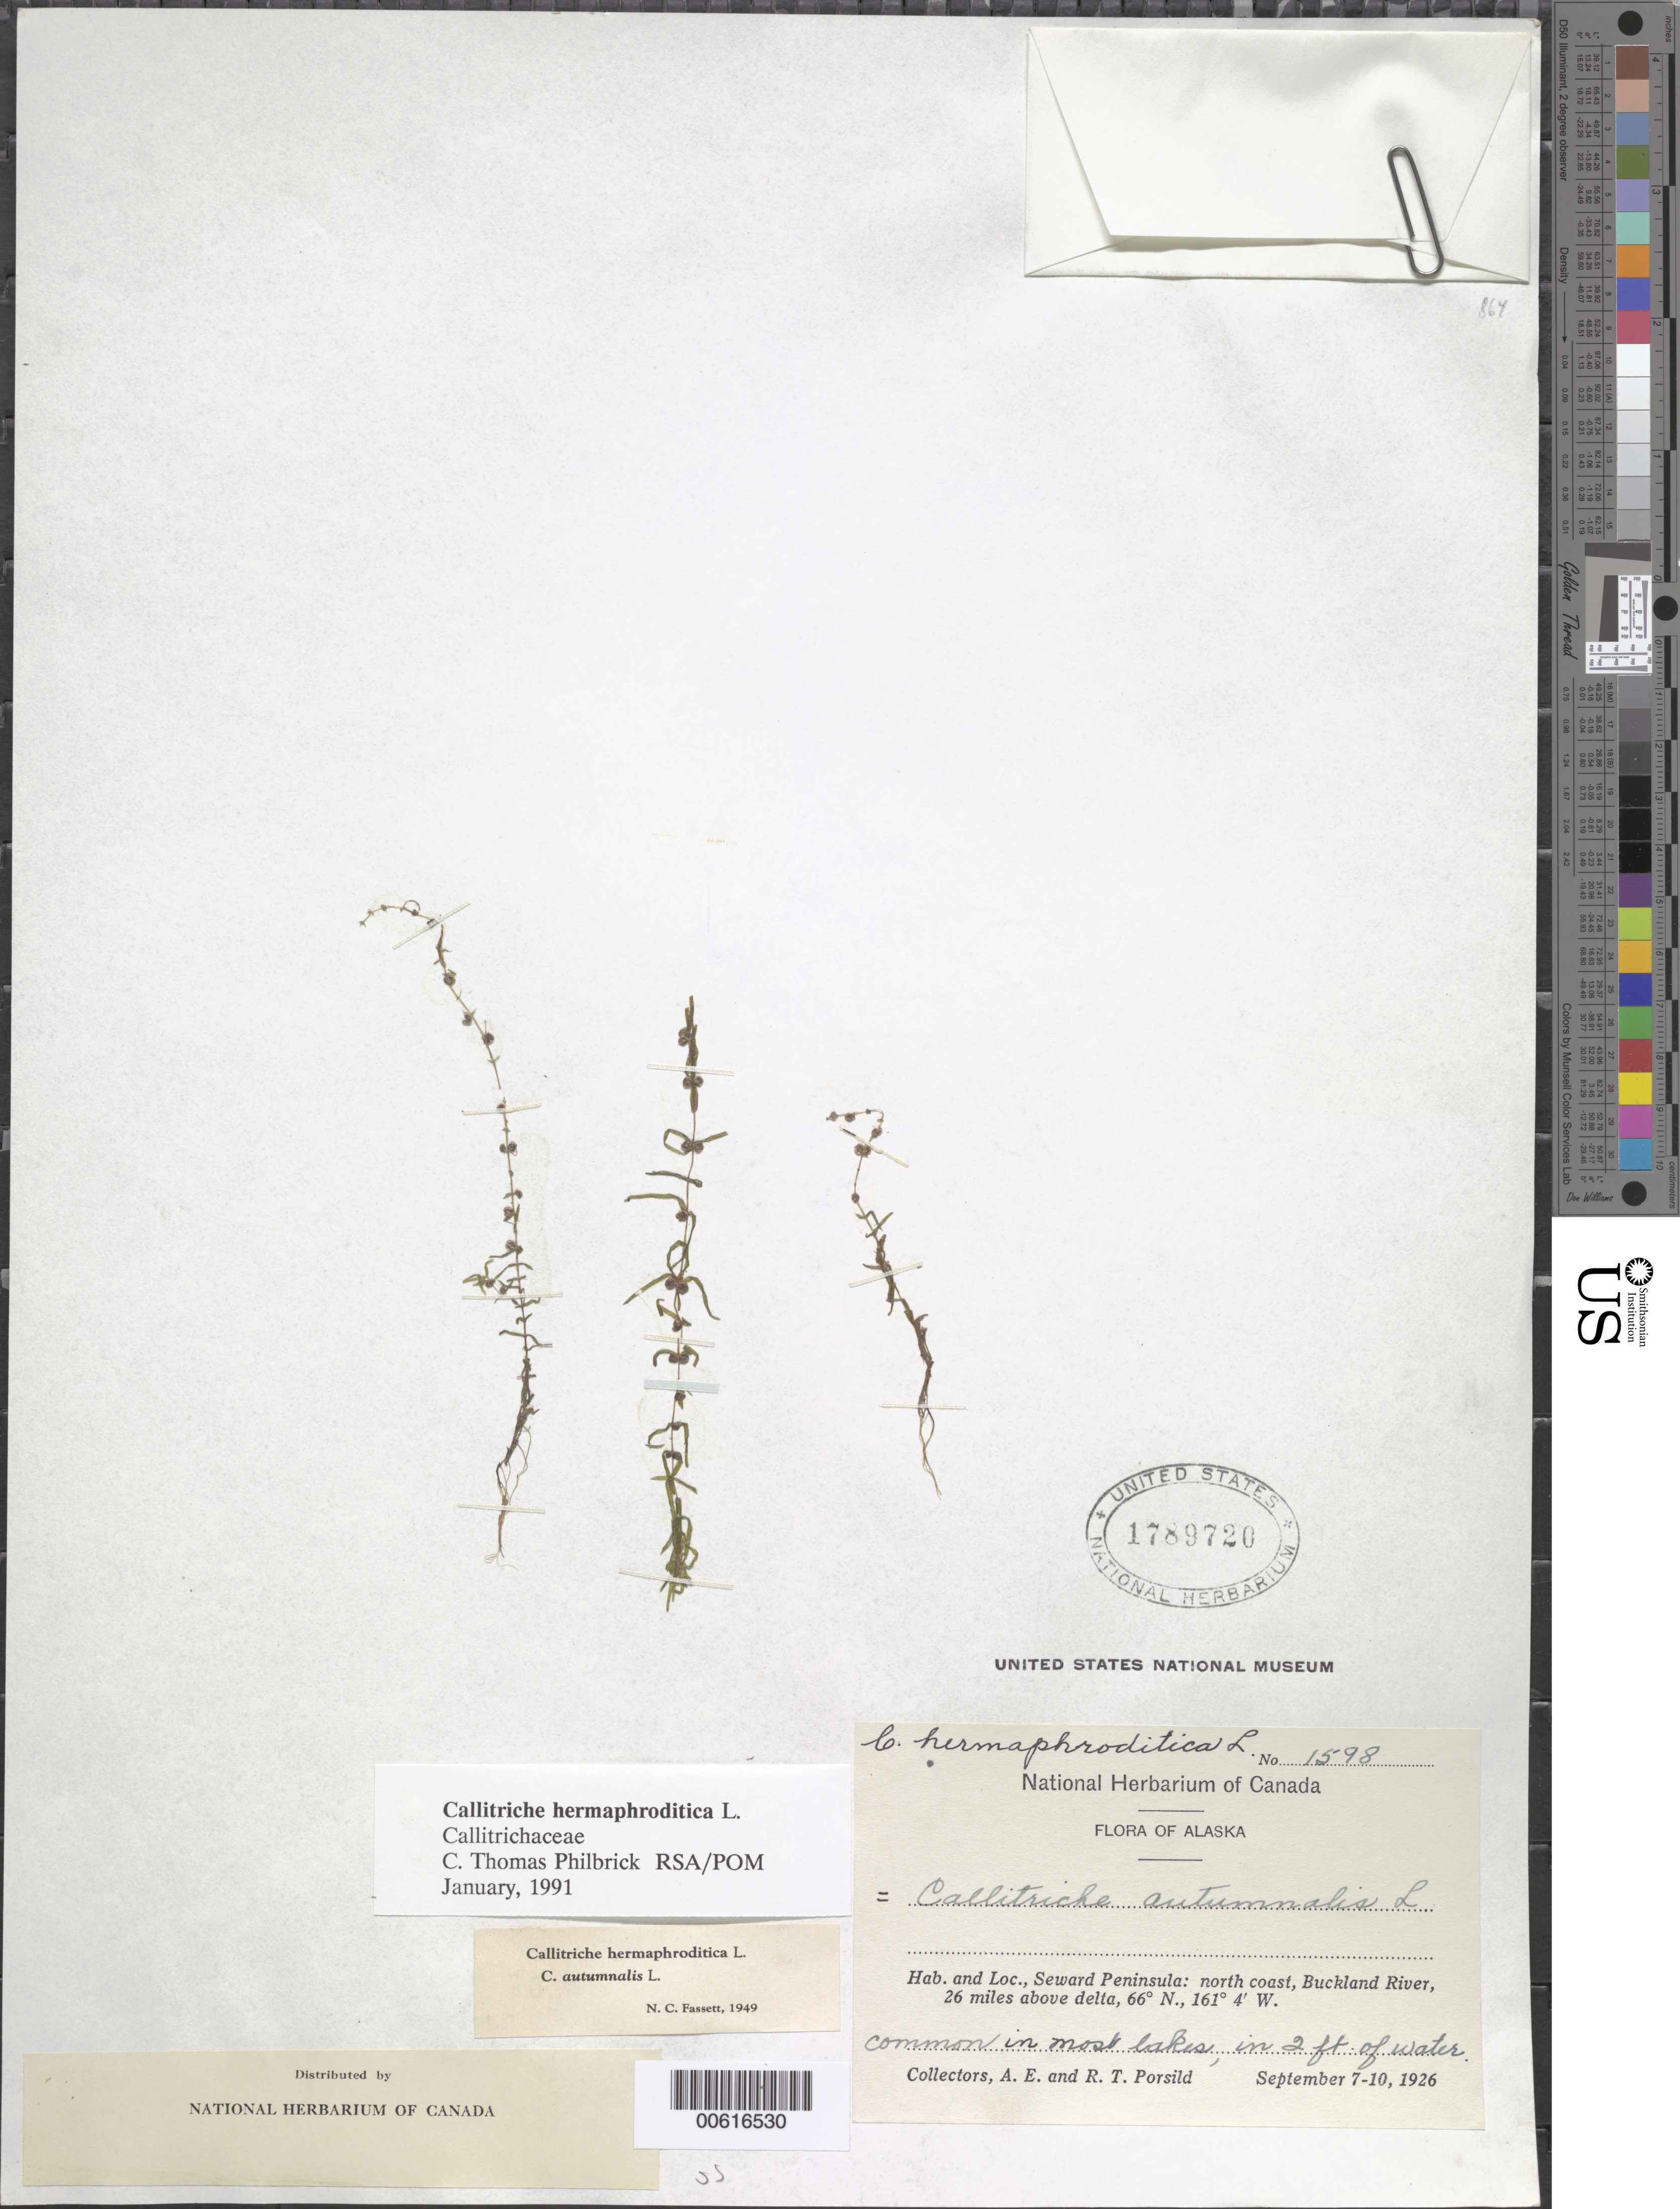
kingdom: Plantae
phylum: Tracheophyta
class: Magnoliopsida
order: Lamiales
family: Plantaginaceae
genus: Callitriche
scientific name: Callitriche hermaphroditica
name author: L.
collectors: A. E. Porsild & R. T. Porsild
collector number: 1598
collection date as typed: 07 Sep 1926 to 10 Sep 1926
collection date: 1926-09-07/1926-09-10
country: United States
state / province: Alaska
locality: Seward Peninsula, Buckland River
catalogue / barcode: US 1789720